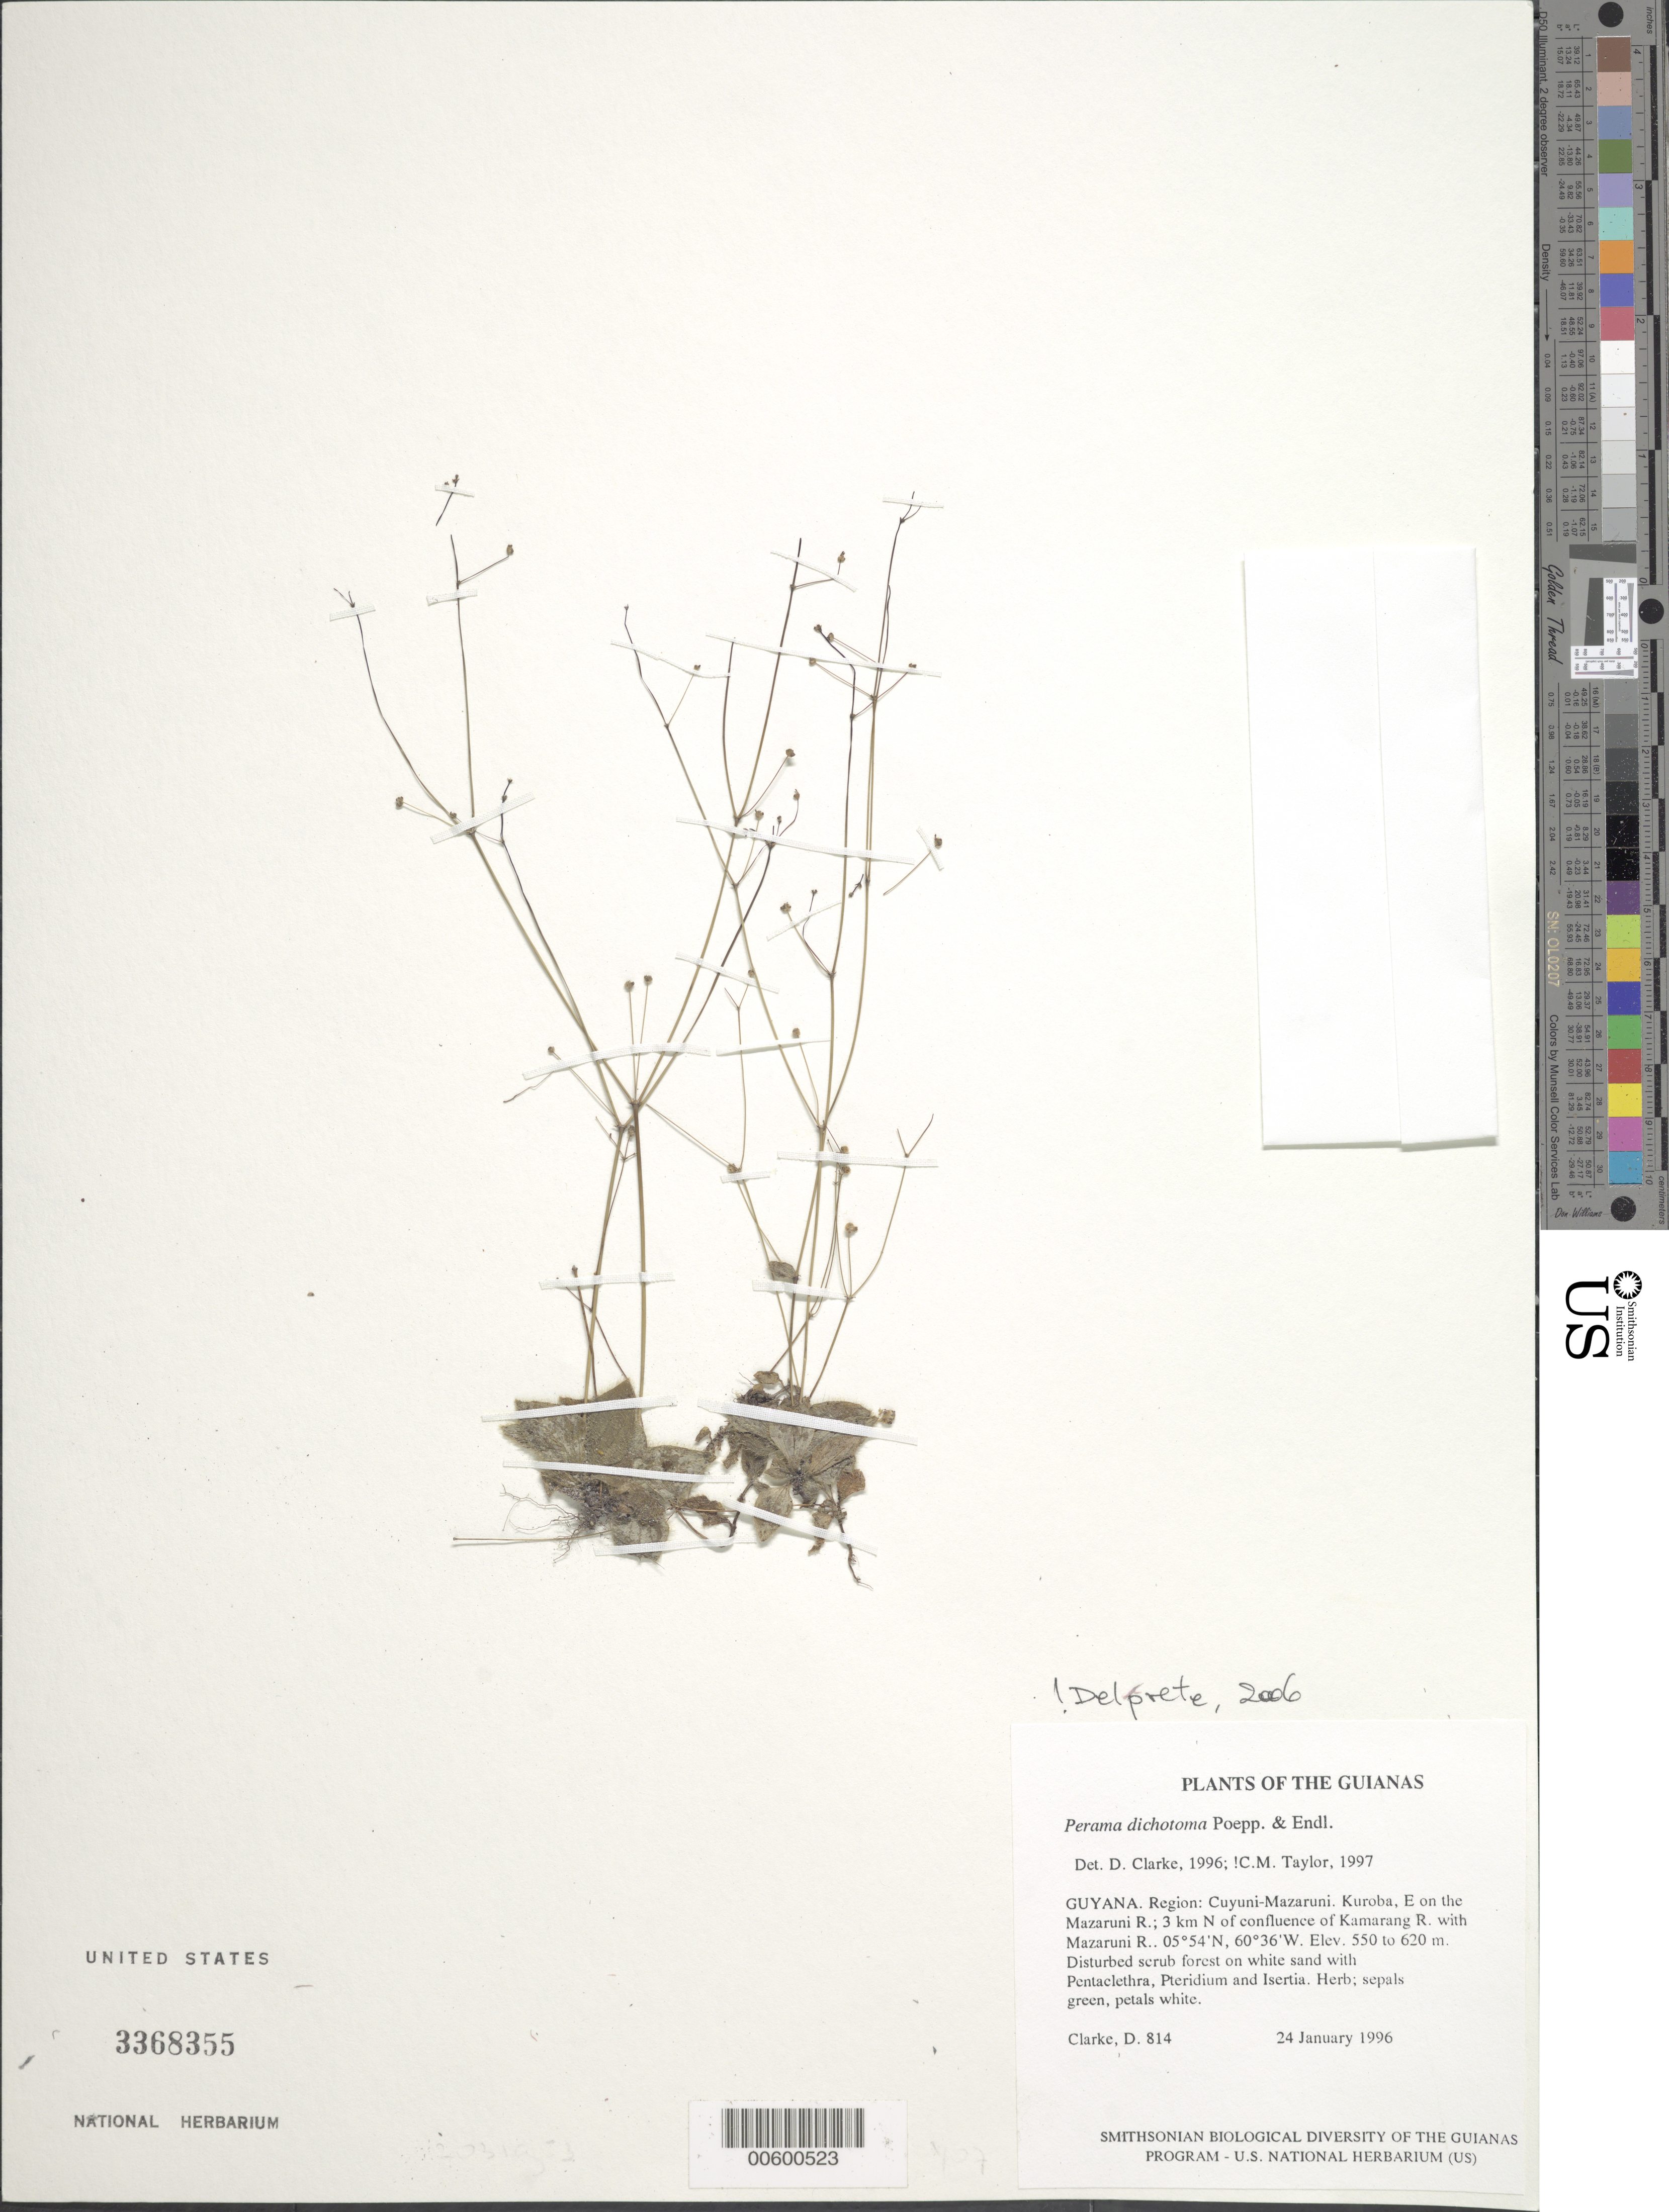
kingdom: Plantae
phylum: Tracheophyta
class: Magnoliopsida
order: Gentianales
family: Rubiaceae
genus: Perama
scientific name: Perama dichotoma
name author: Poepp.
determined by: Delprete, P. G., Herb. de Guyane Cay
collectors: H. D. Clarke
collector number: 814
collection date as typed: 24 January 1996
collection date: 1996-01-24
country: Guyana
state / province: Cuyuni-Mazaruni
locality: Kuroba, E on the Mazaruni R.; 3 km N of confluence of Kamarang R. with Mazaruni R.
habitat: Disturbed scrub forest on white sand with Pentaclethra, Pteridium and Isertia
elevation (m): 550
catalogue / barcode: US 3368355